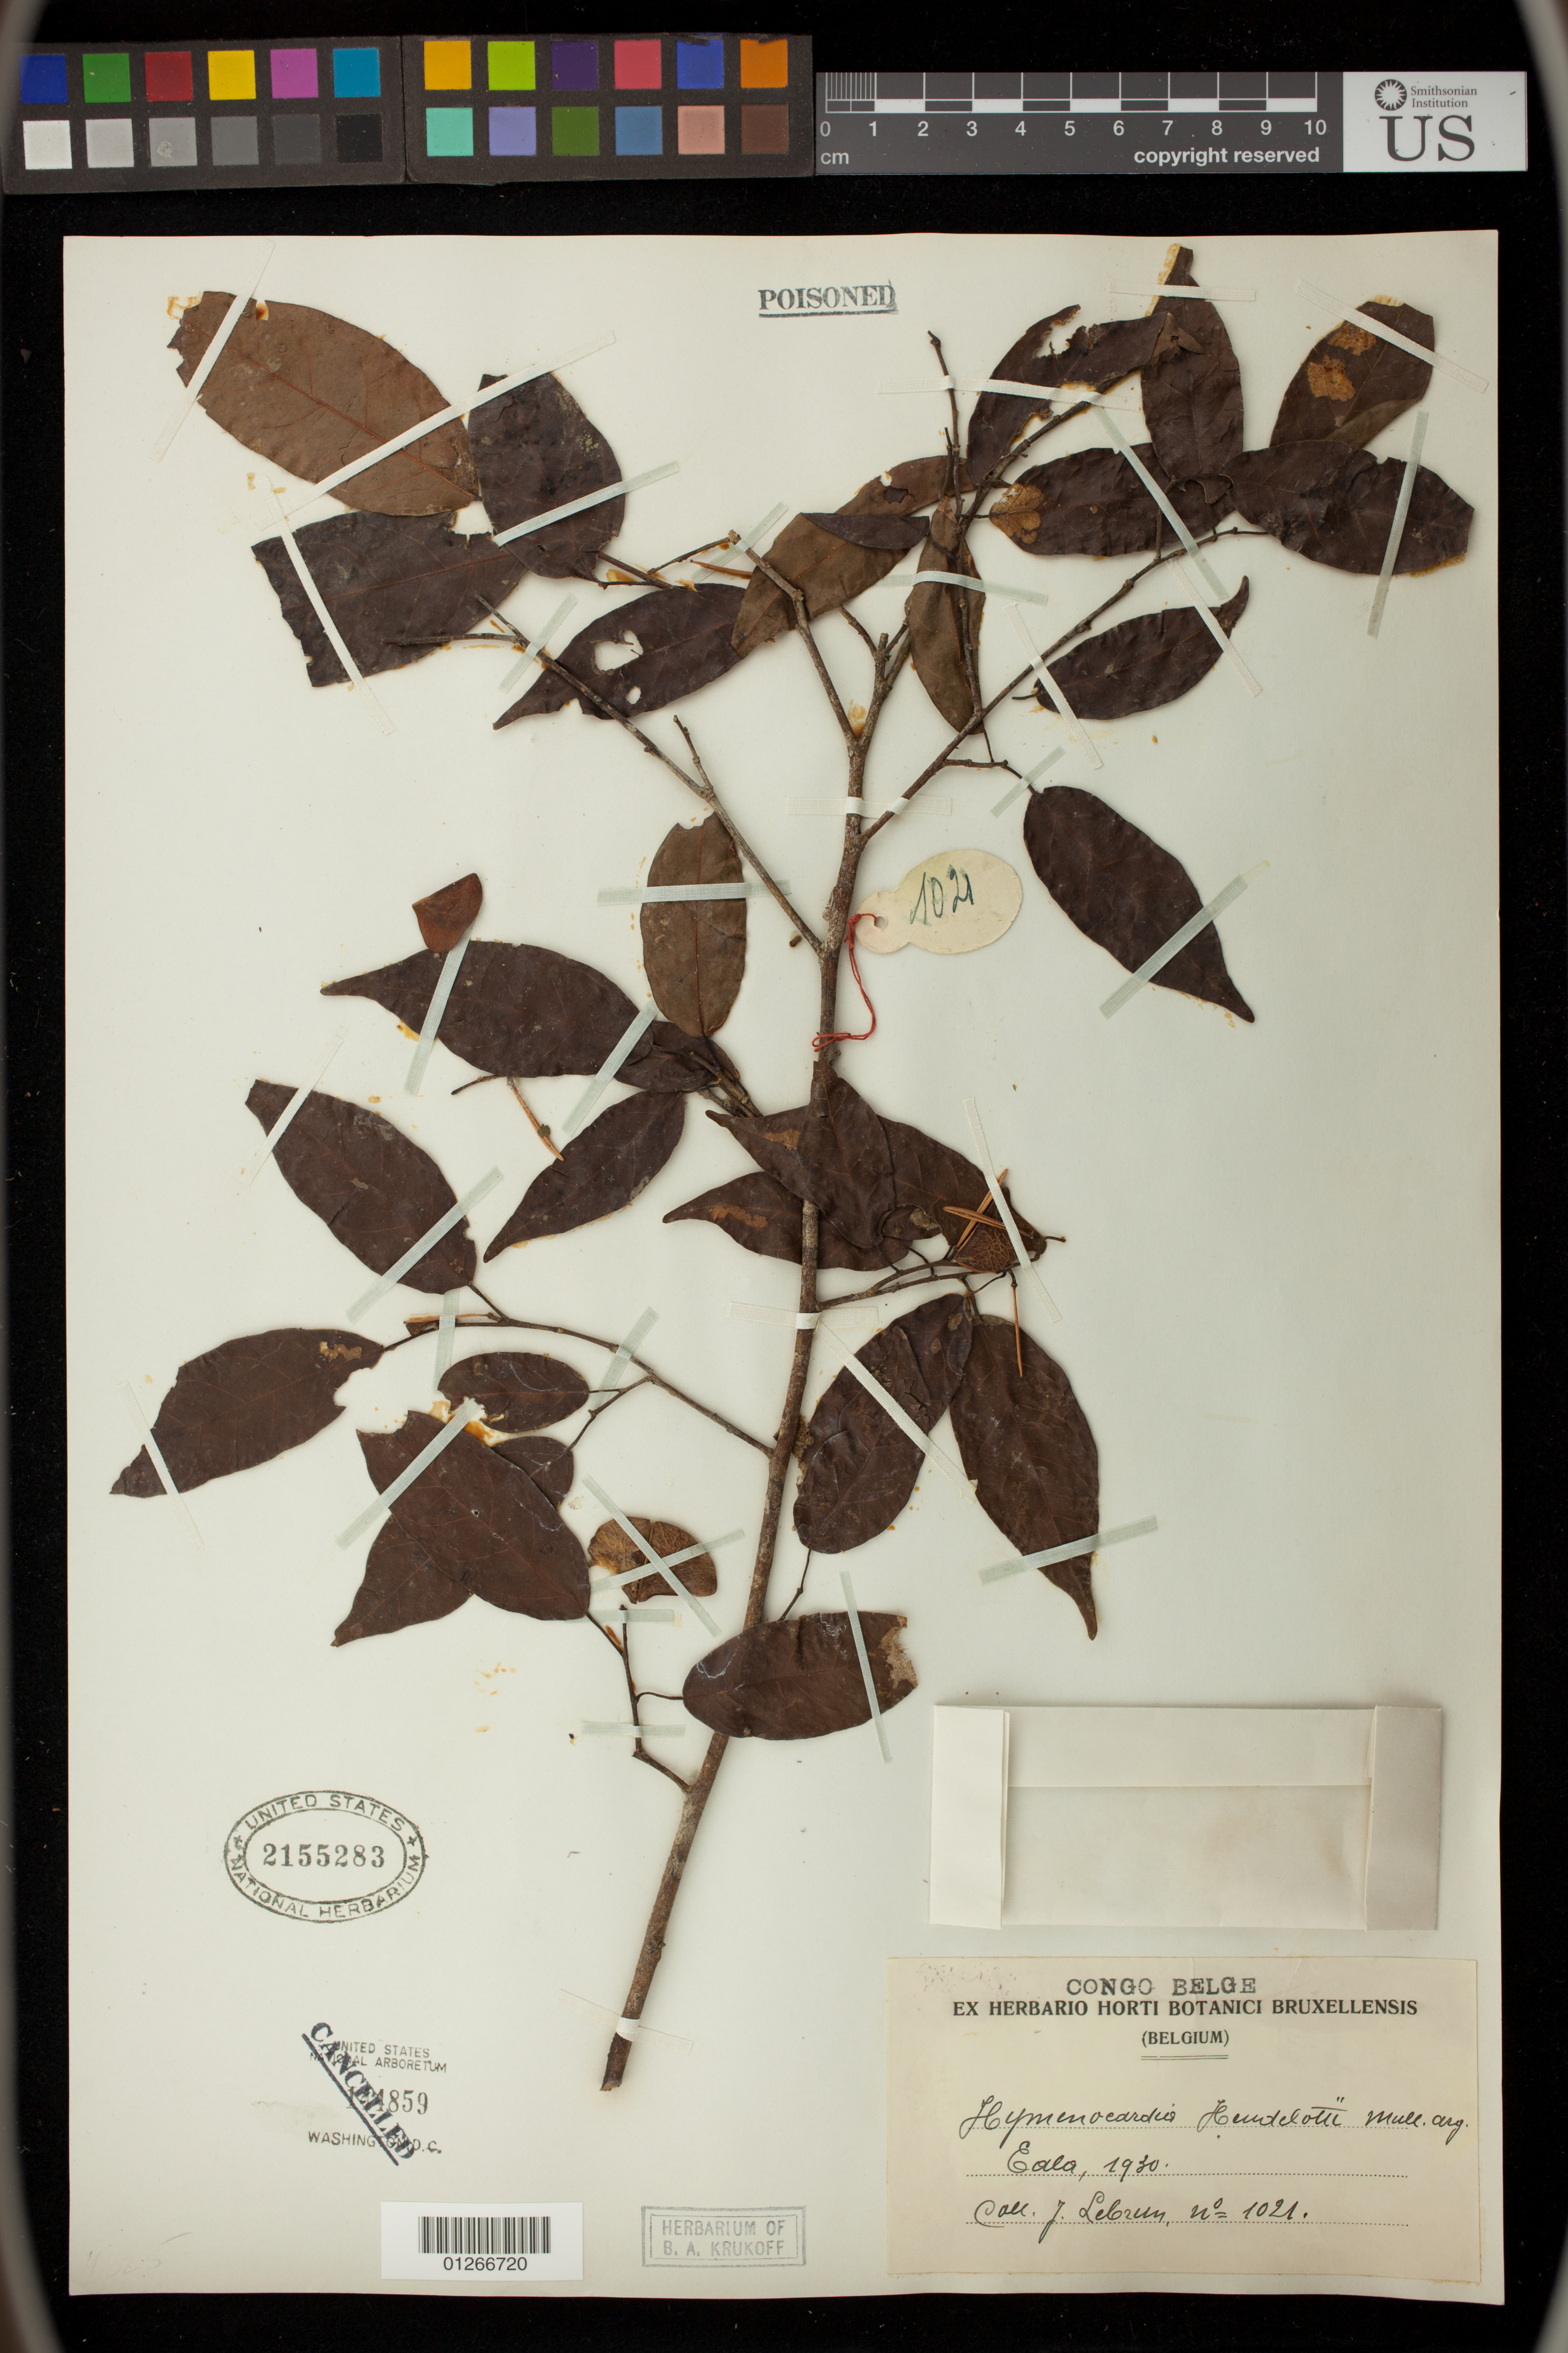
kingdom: Plantae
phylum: Tracheophyta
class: Magnoliopsida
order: Malpighiales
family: Phyllanthaceae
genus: Hymenocardia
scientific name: Hymenocardia heudelotii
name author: Planch. ex Müll. Arg.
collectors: J. A. Lebrun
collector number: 1021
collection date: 1930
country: Congo, Democratic Republic of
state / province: Equateur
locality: Eala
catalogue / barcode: US 2155283